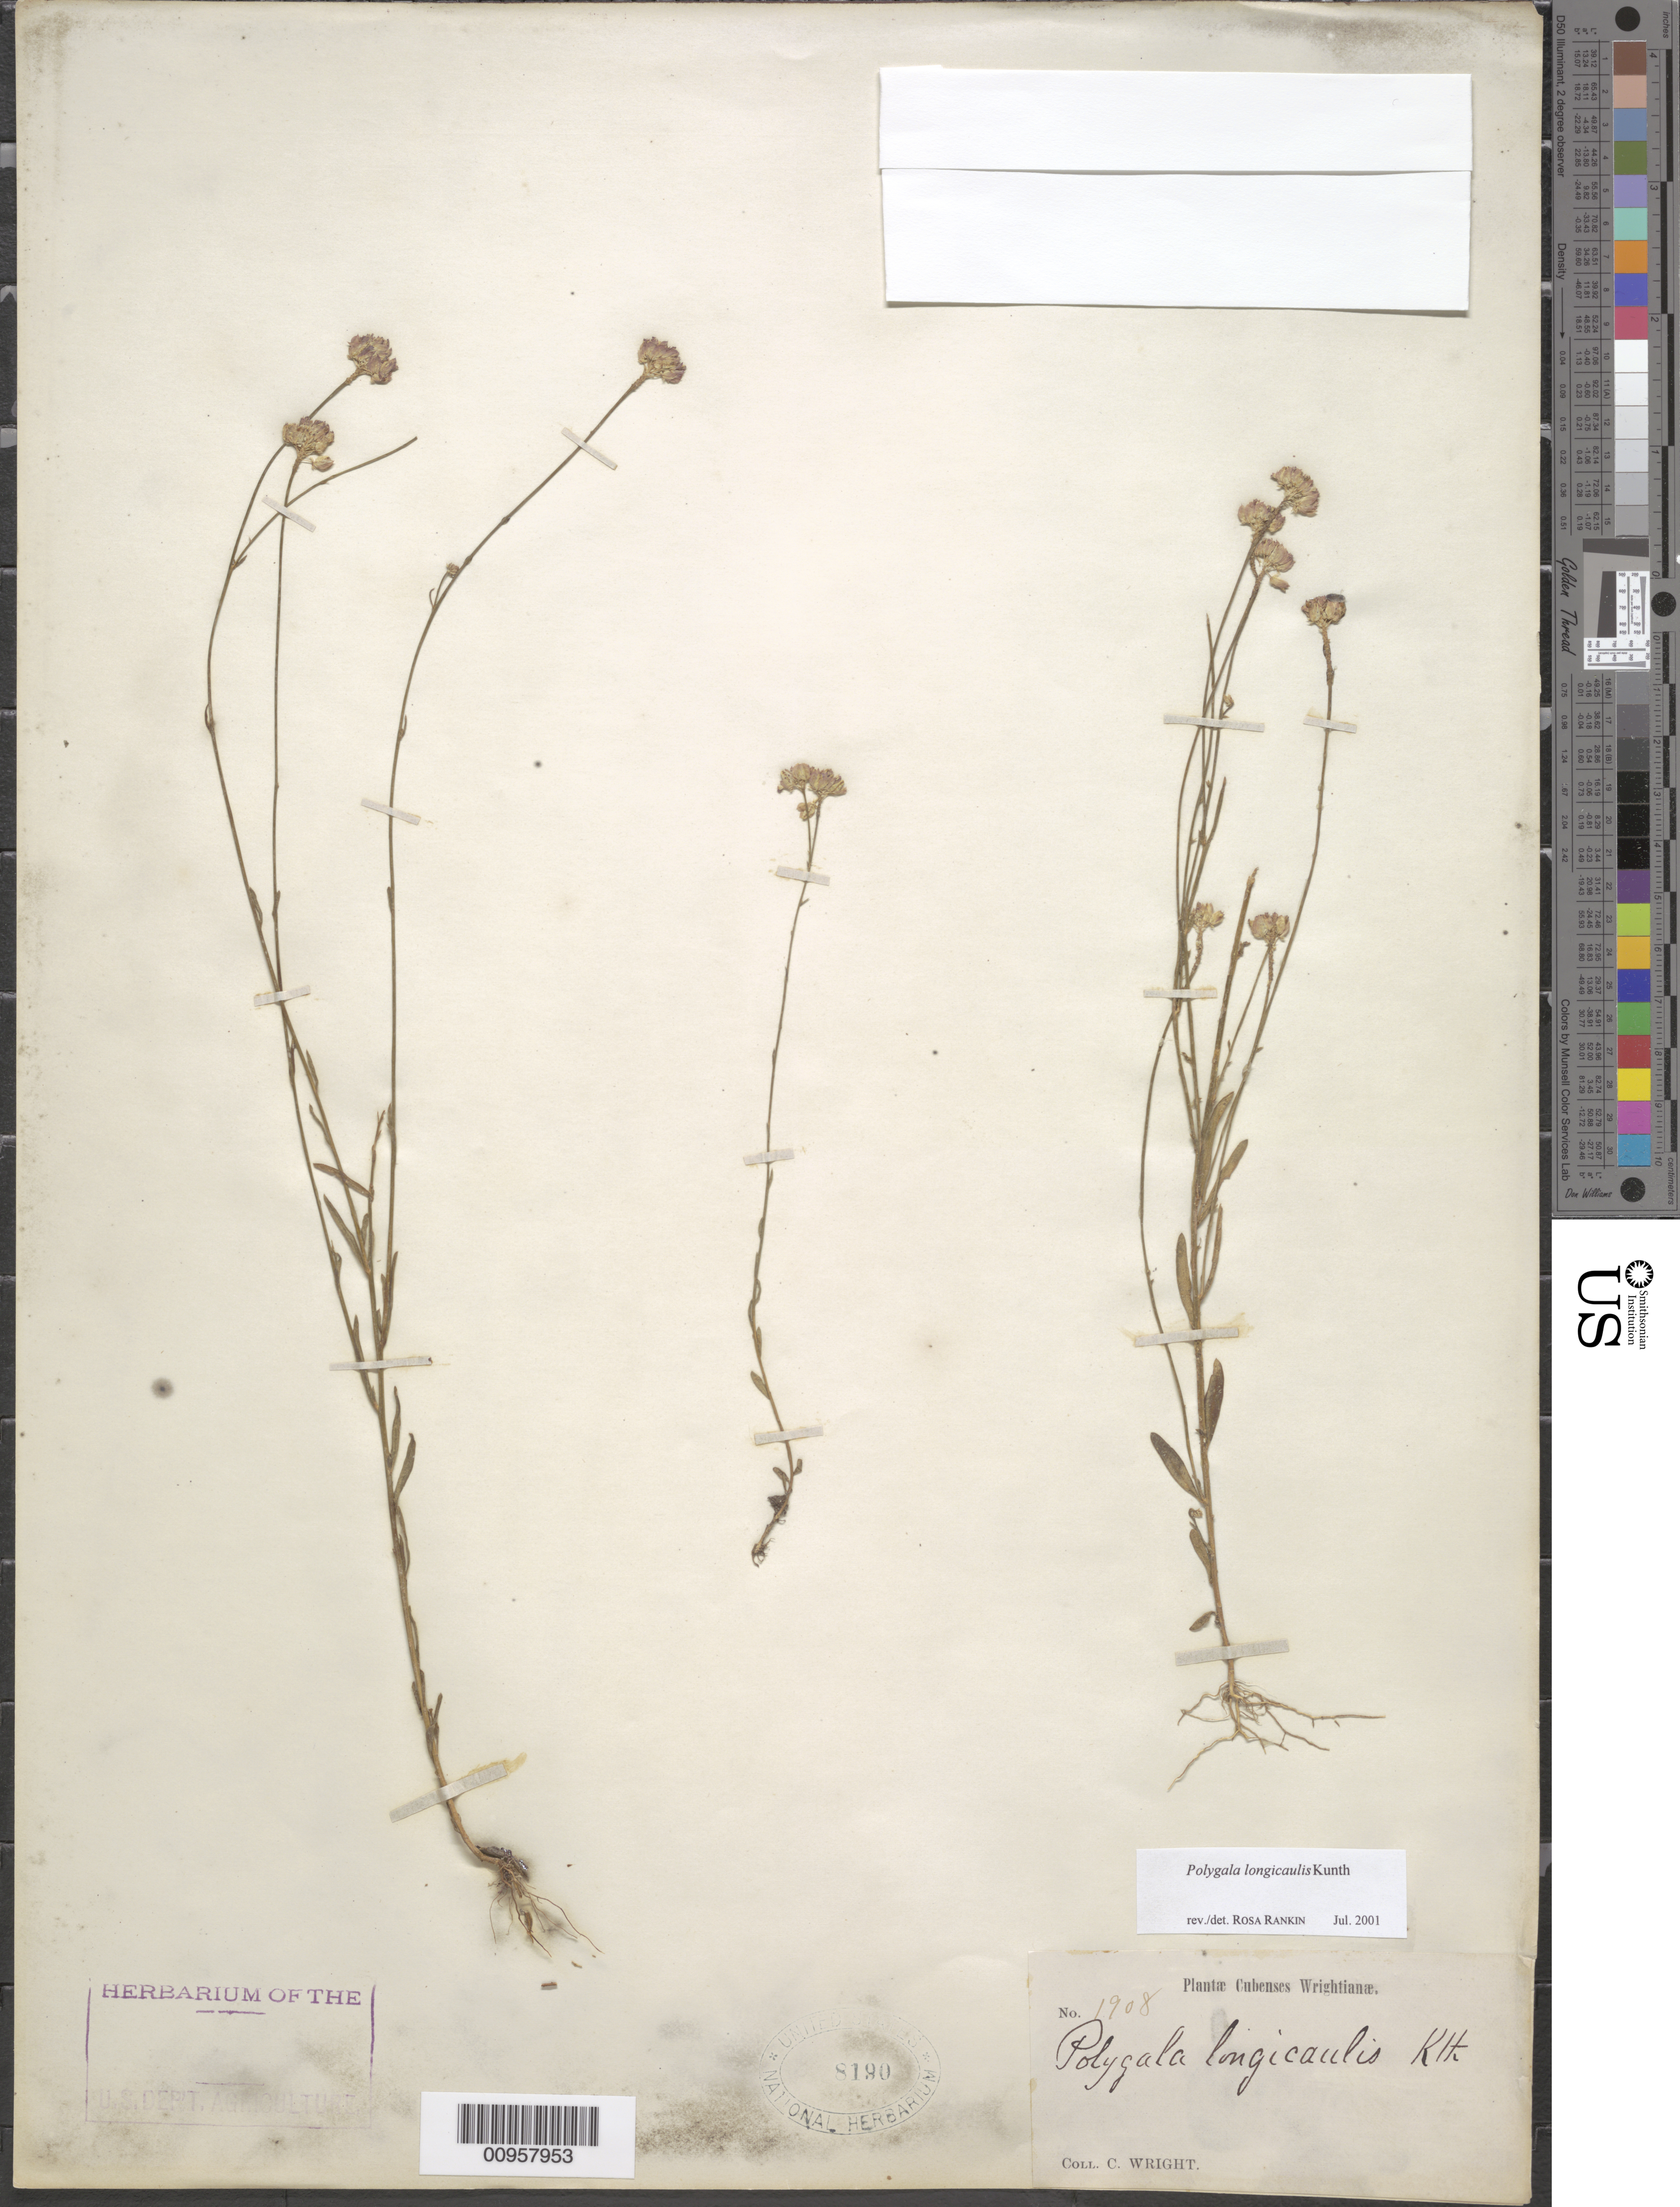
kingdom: Plantae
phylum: Tracheophyta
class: Magnoliopsida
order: Fabales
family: Polygalaceae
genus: Polygala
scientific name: Polygala longicaulis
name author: Kunth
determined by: Rankin Rodriguez, Rosa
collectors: C. Wright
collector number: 1908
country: Cuba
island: Cuba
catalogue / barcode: US 8190